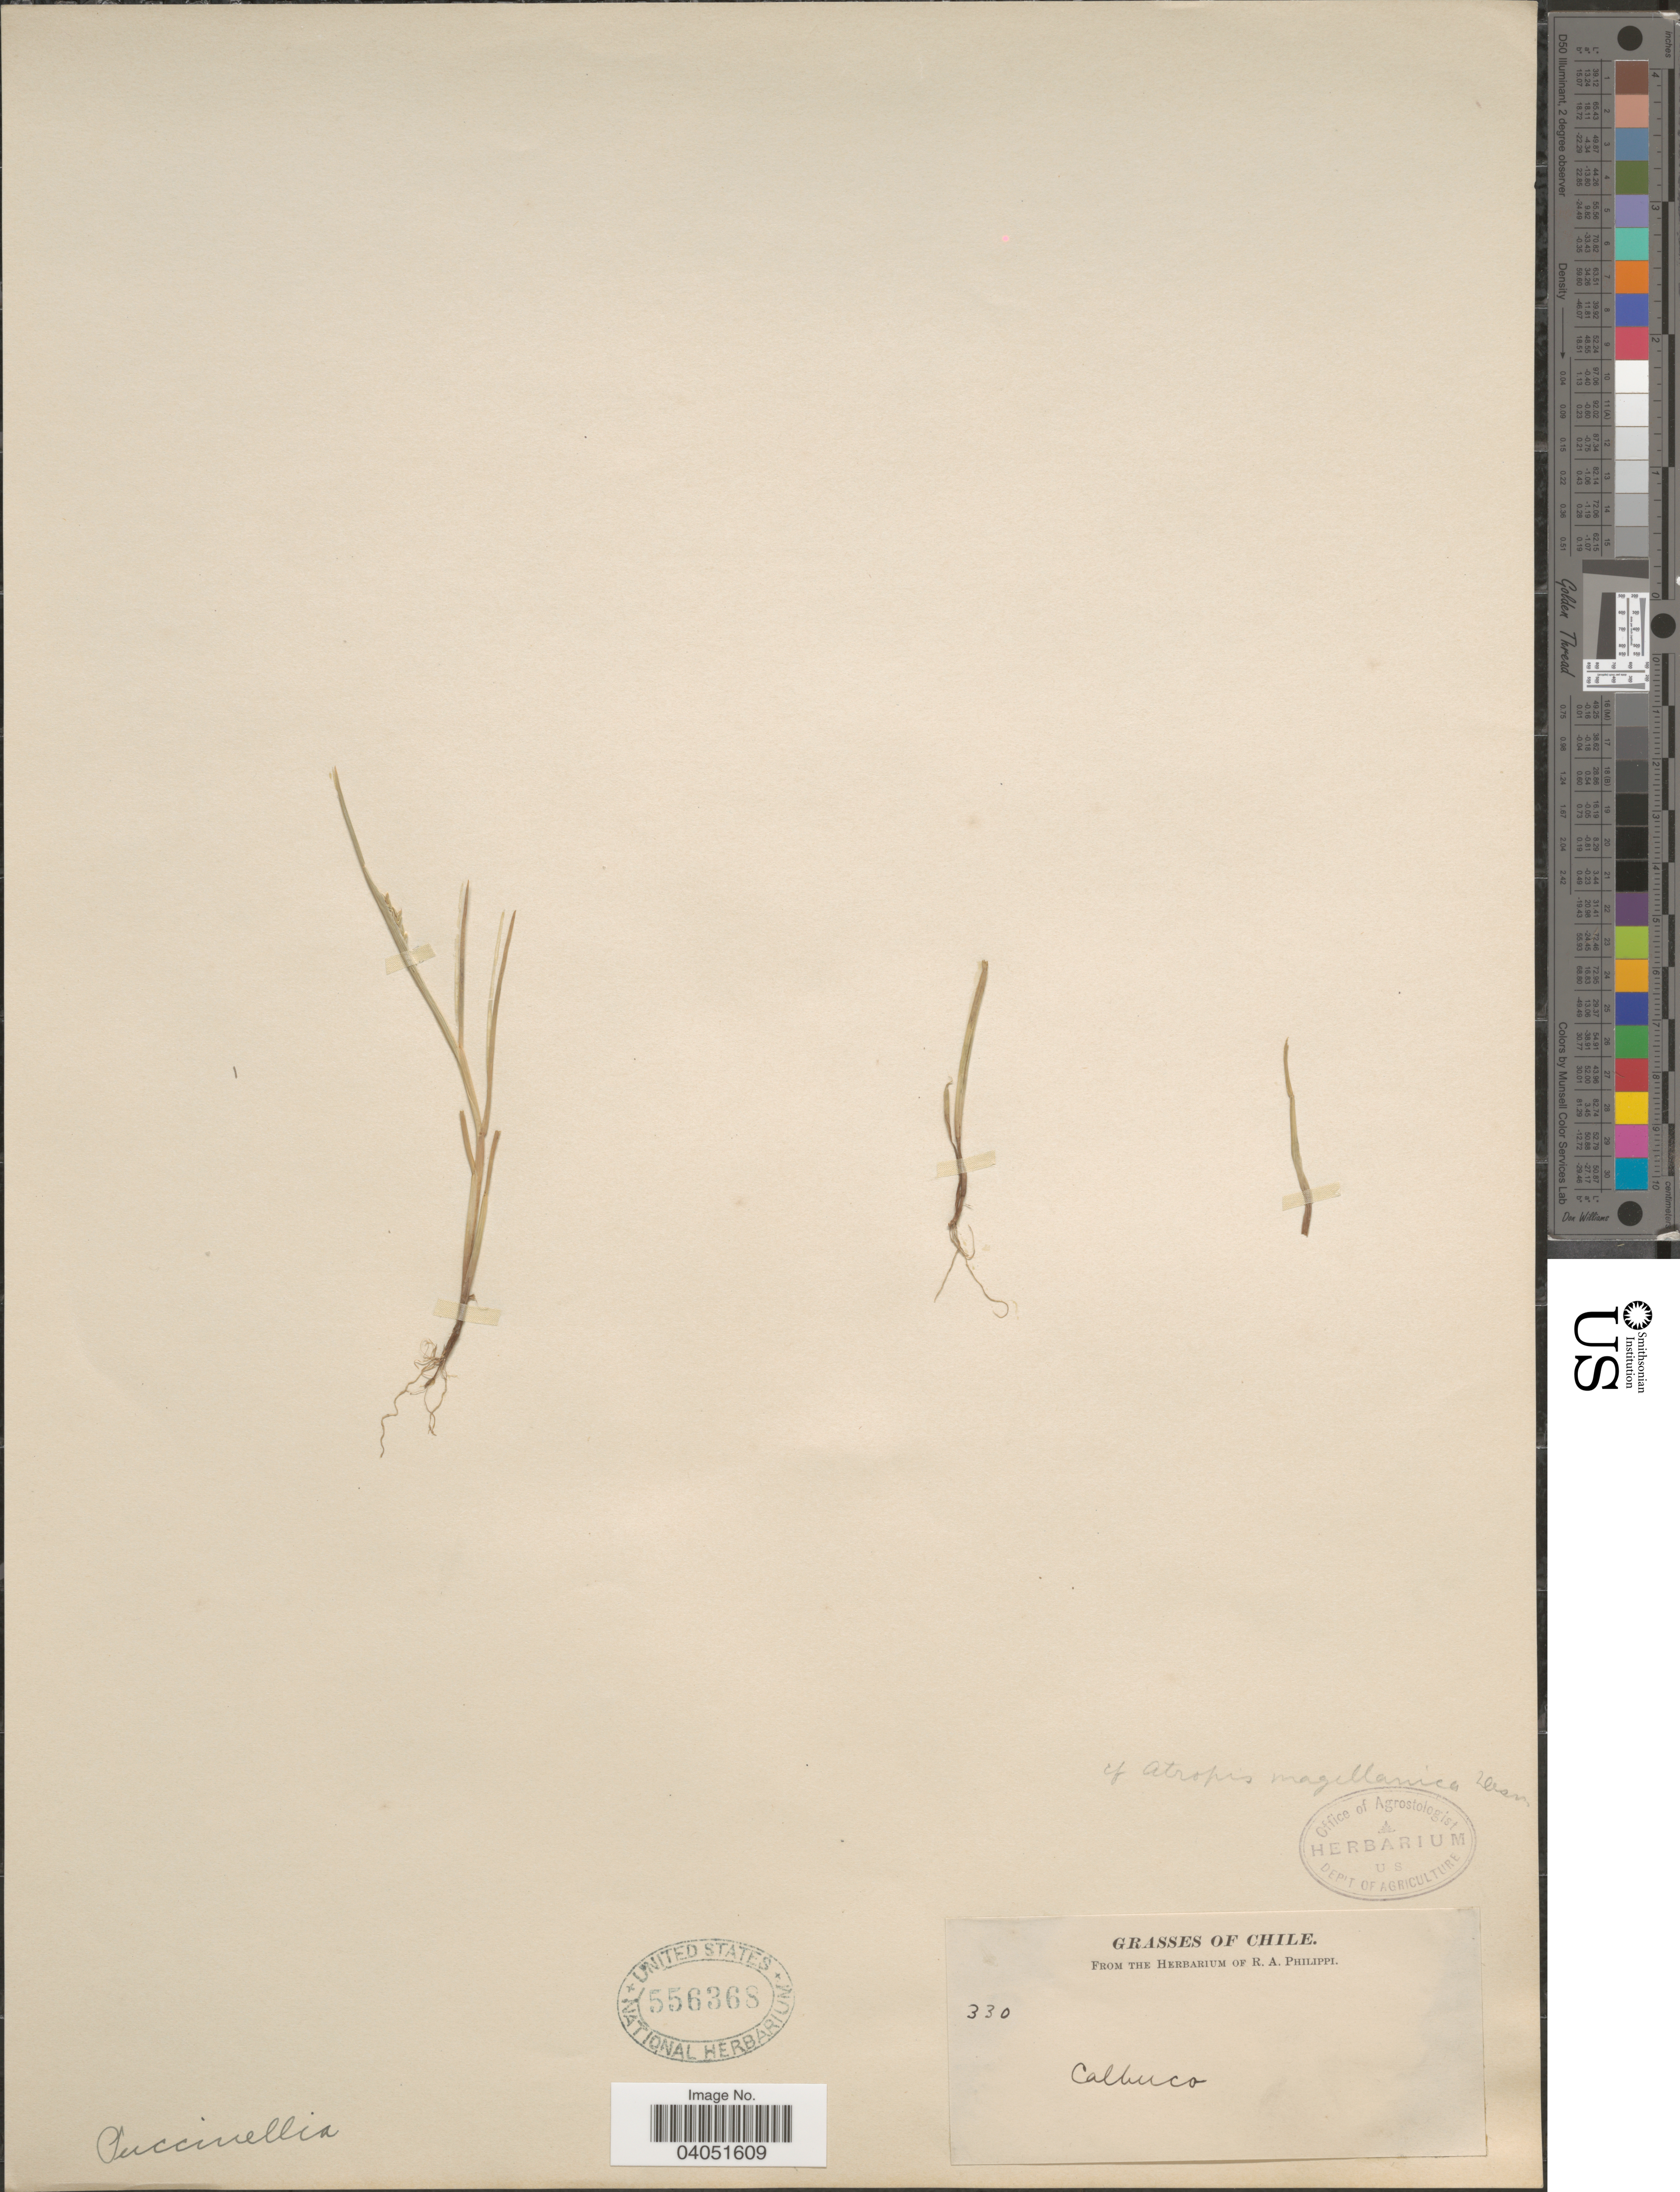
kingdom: Plantae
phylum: Tracheophyta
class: Liliopsida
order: Poales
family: Poaceae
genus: Puccinellia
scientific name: Puccinellia sp.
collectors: ex. herb. R.A. Philippi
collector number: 330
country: Chile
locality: Calbuco.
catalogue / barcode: US 556368